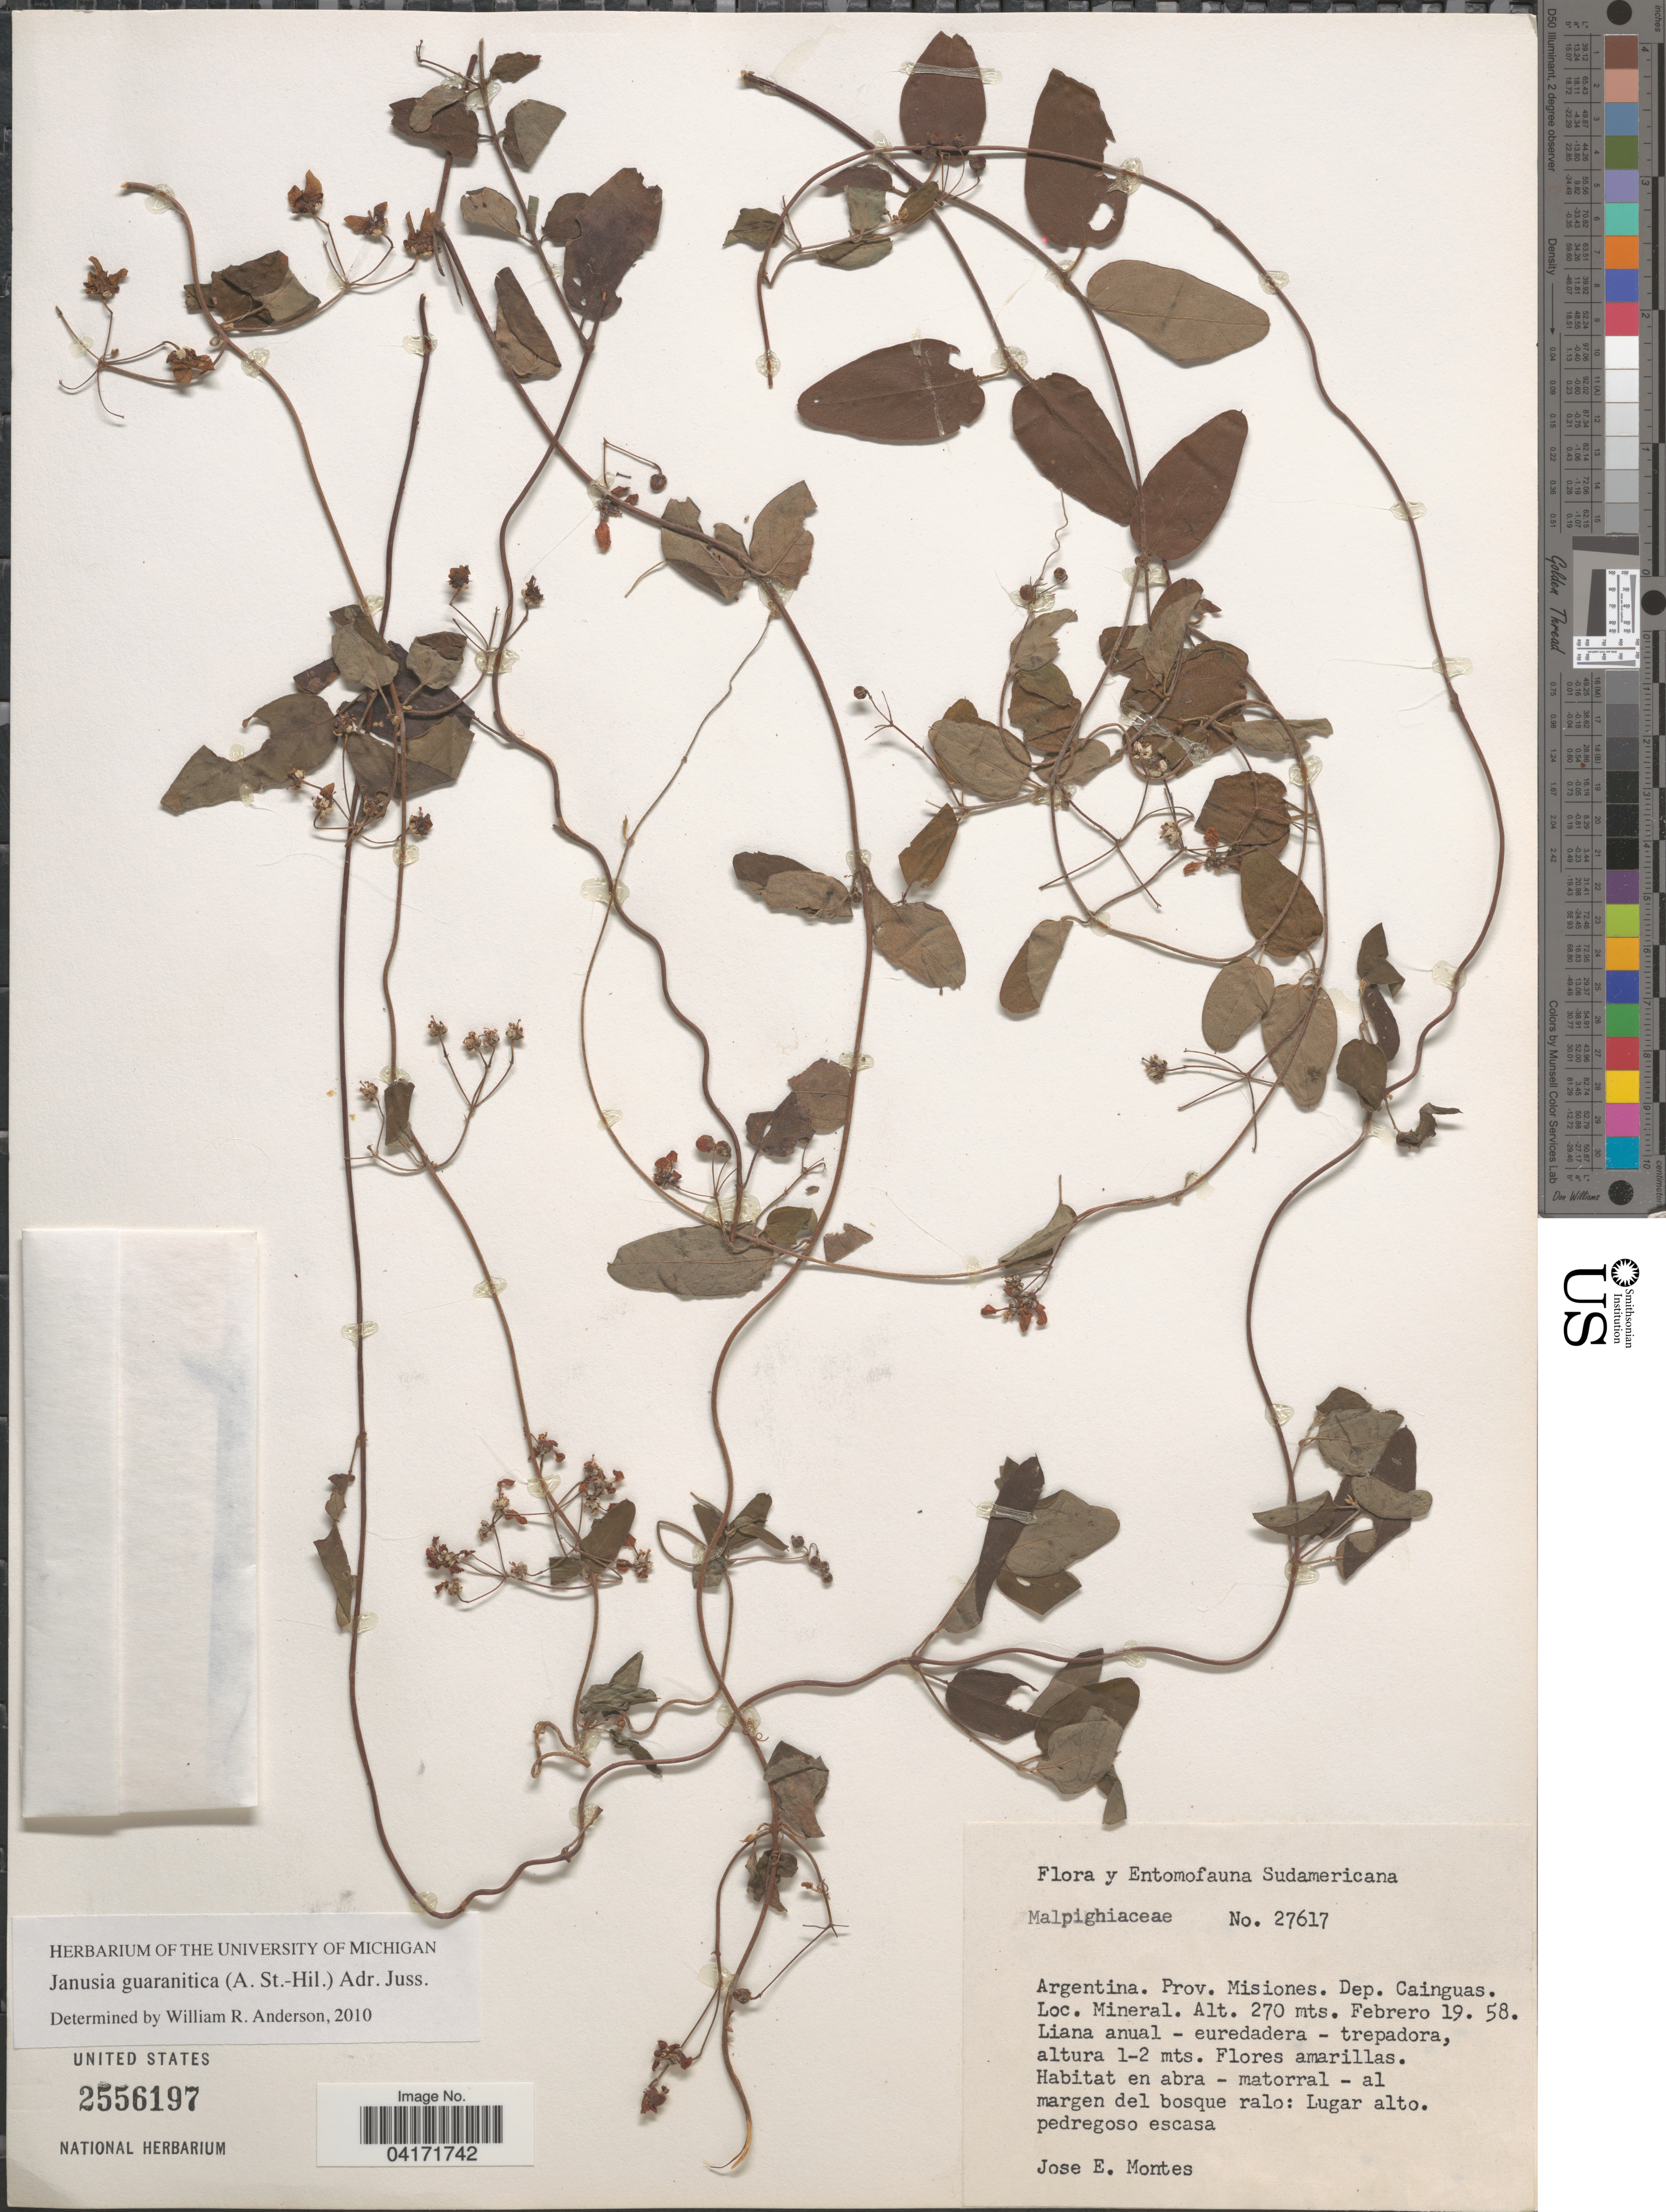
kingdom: Plantae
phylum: Tracheophyta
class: Magnoliopsida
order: Malpighiales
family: Malpighiaceae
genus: Janusia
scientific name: Janusia guaranitica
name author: (A. St.-Hil.) A. Juss.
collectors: J. E. Montes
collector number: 27617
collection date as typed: Transcribed d/m/y: 19/2/58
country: Argentina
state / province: Misiones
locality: Dep. Cainguas. Mineral.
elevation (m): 270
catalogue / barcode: US 2556197